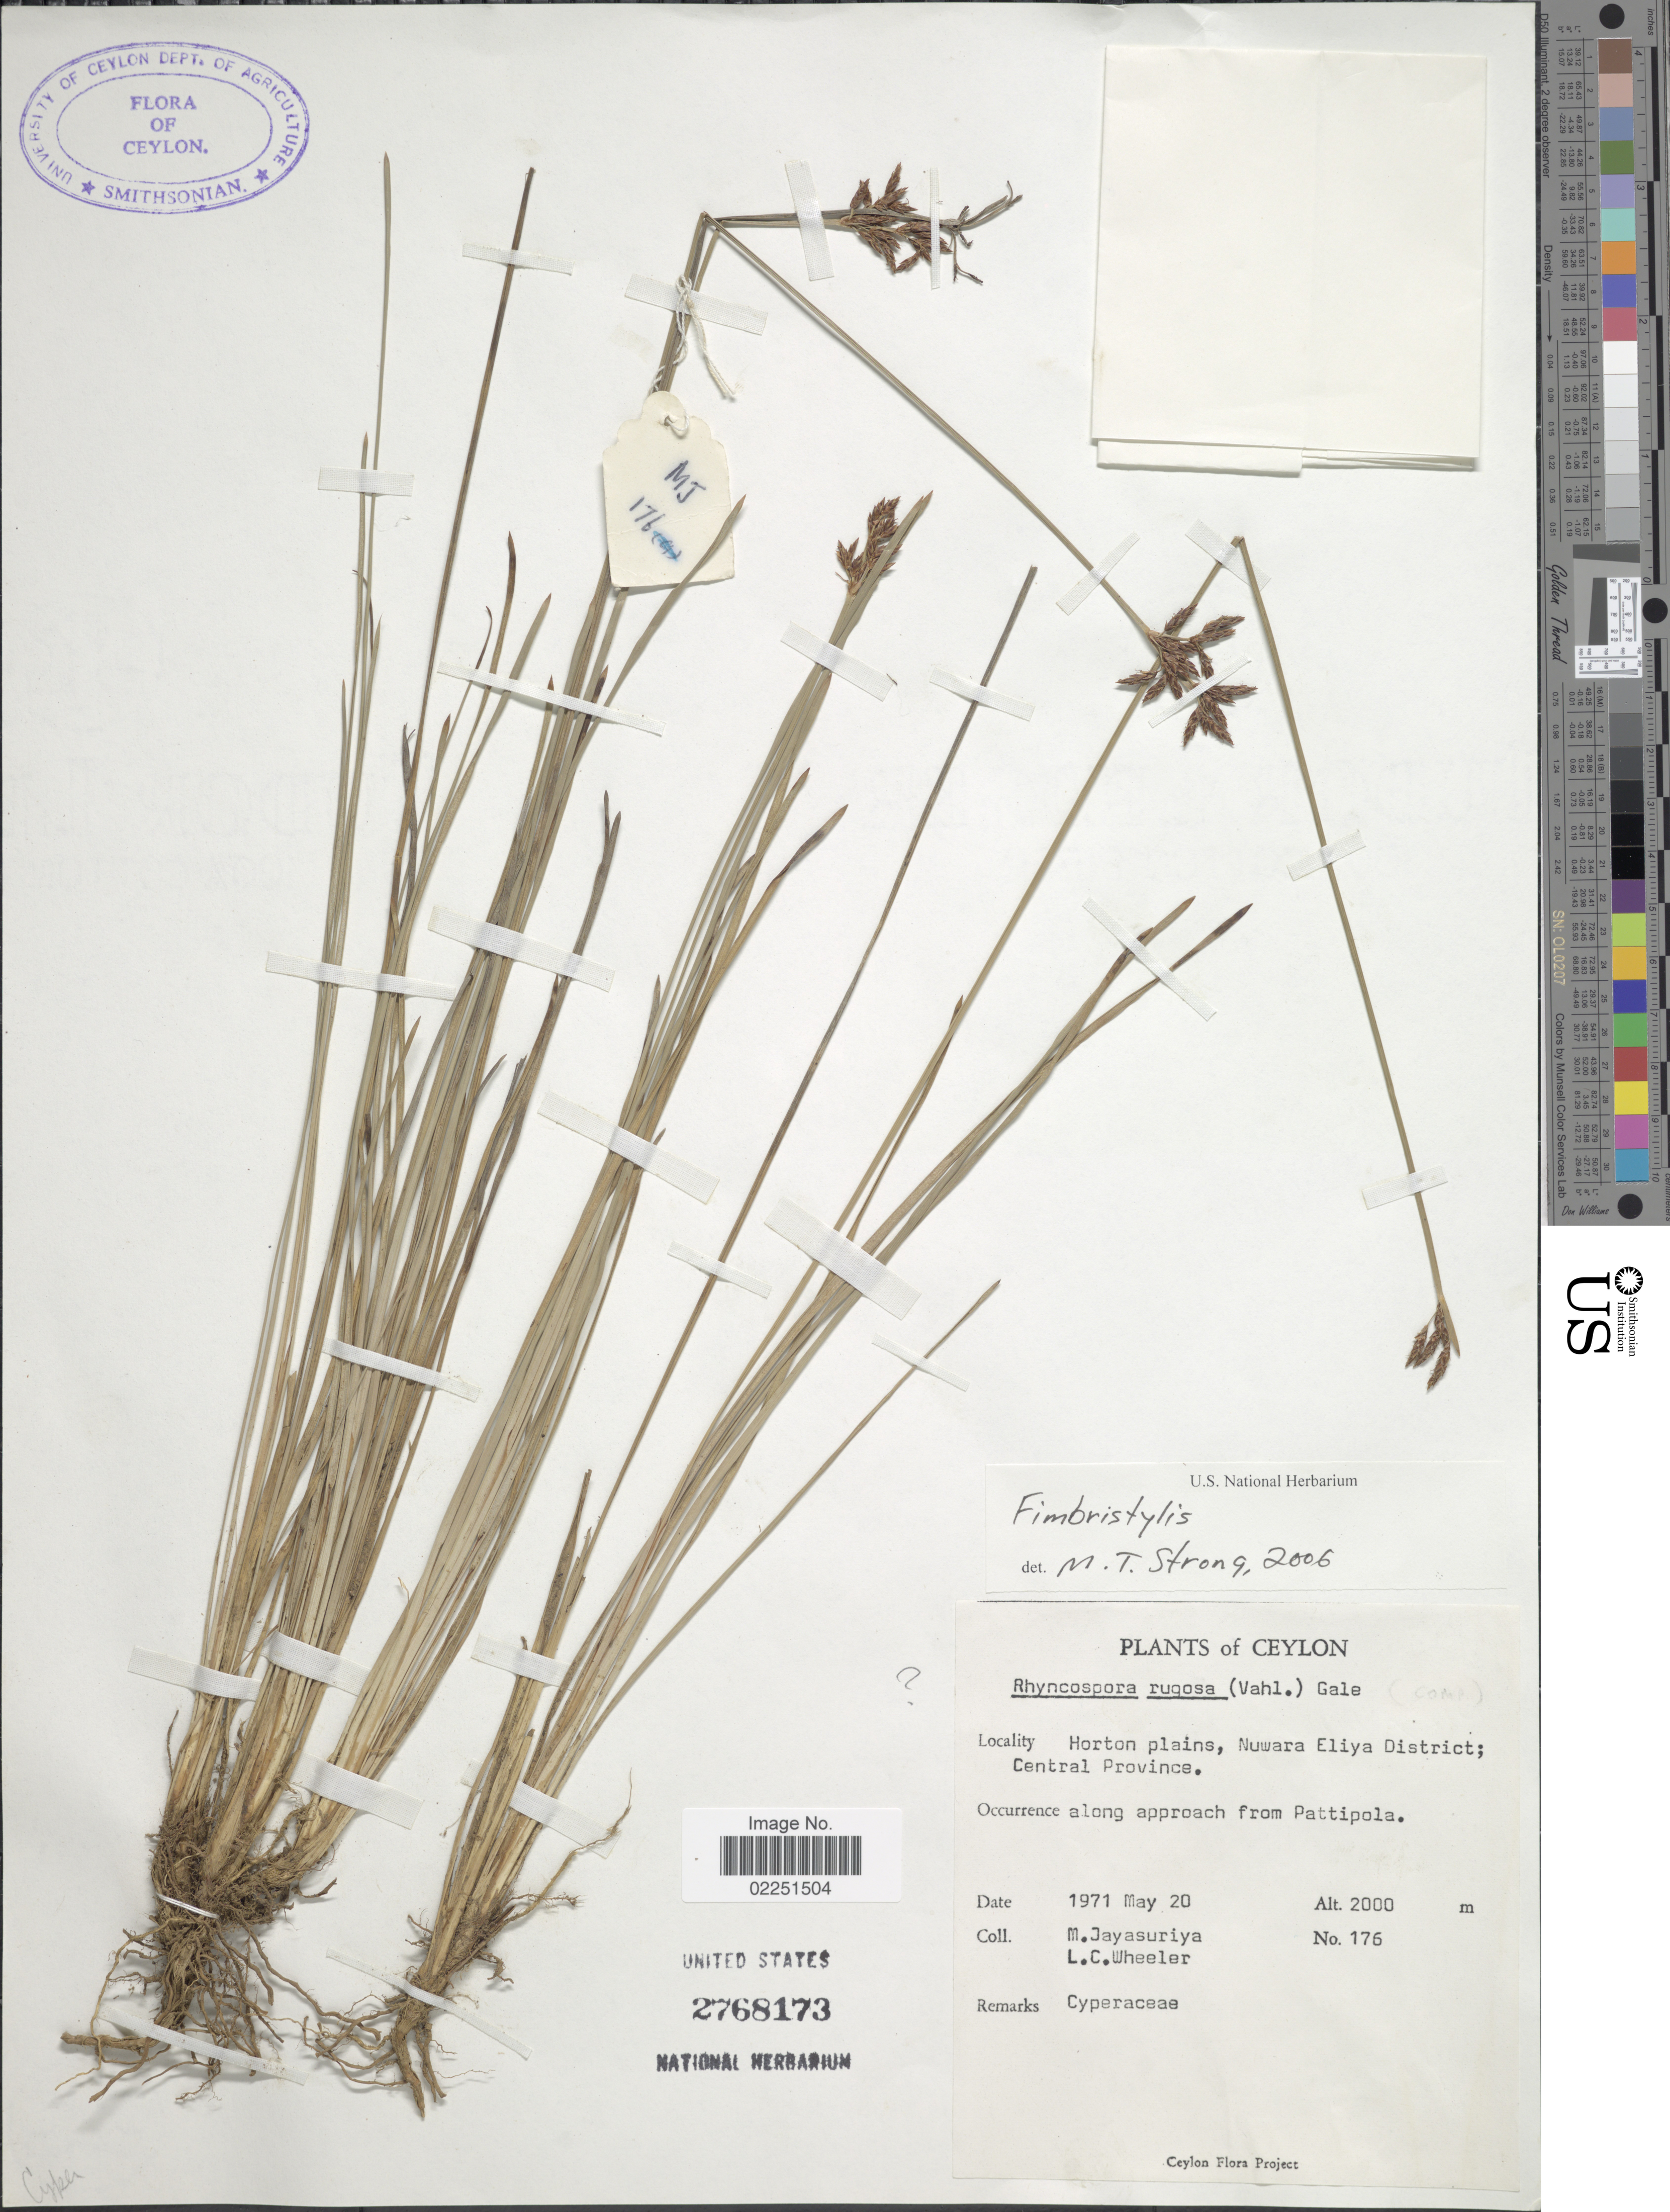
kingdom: Plantae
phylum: Tracheophyta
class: Liliopsida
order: Poales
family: Cyperaceae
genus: Fimbristylis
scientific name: Fimbristylis consanguinea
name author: Kunth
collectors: M. Jayasuriya & L. C. Wheeler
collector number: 176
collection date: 1971-05-20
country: Sri Lanka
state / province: Central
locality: Horton Plains, Nuwara Eliya District; Central Province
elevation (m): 2000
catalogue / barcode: US 2768173